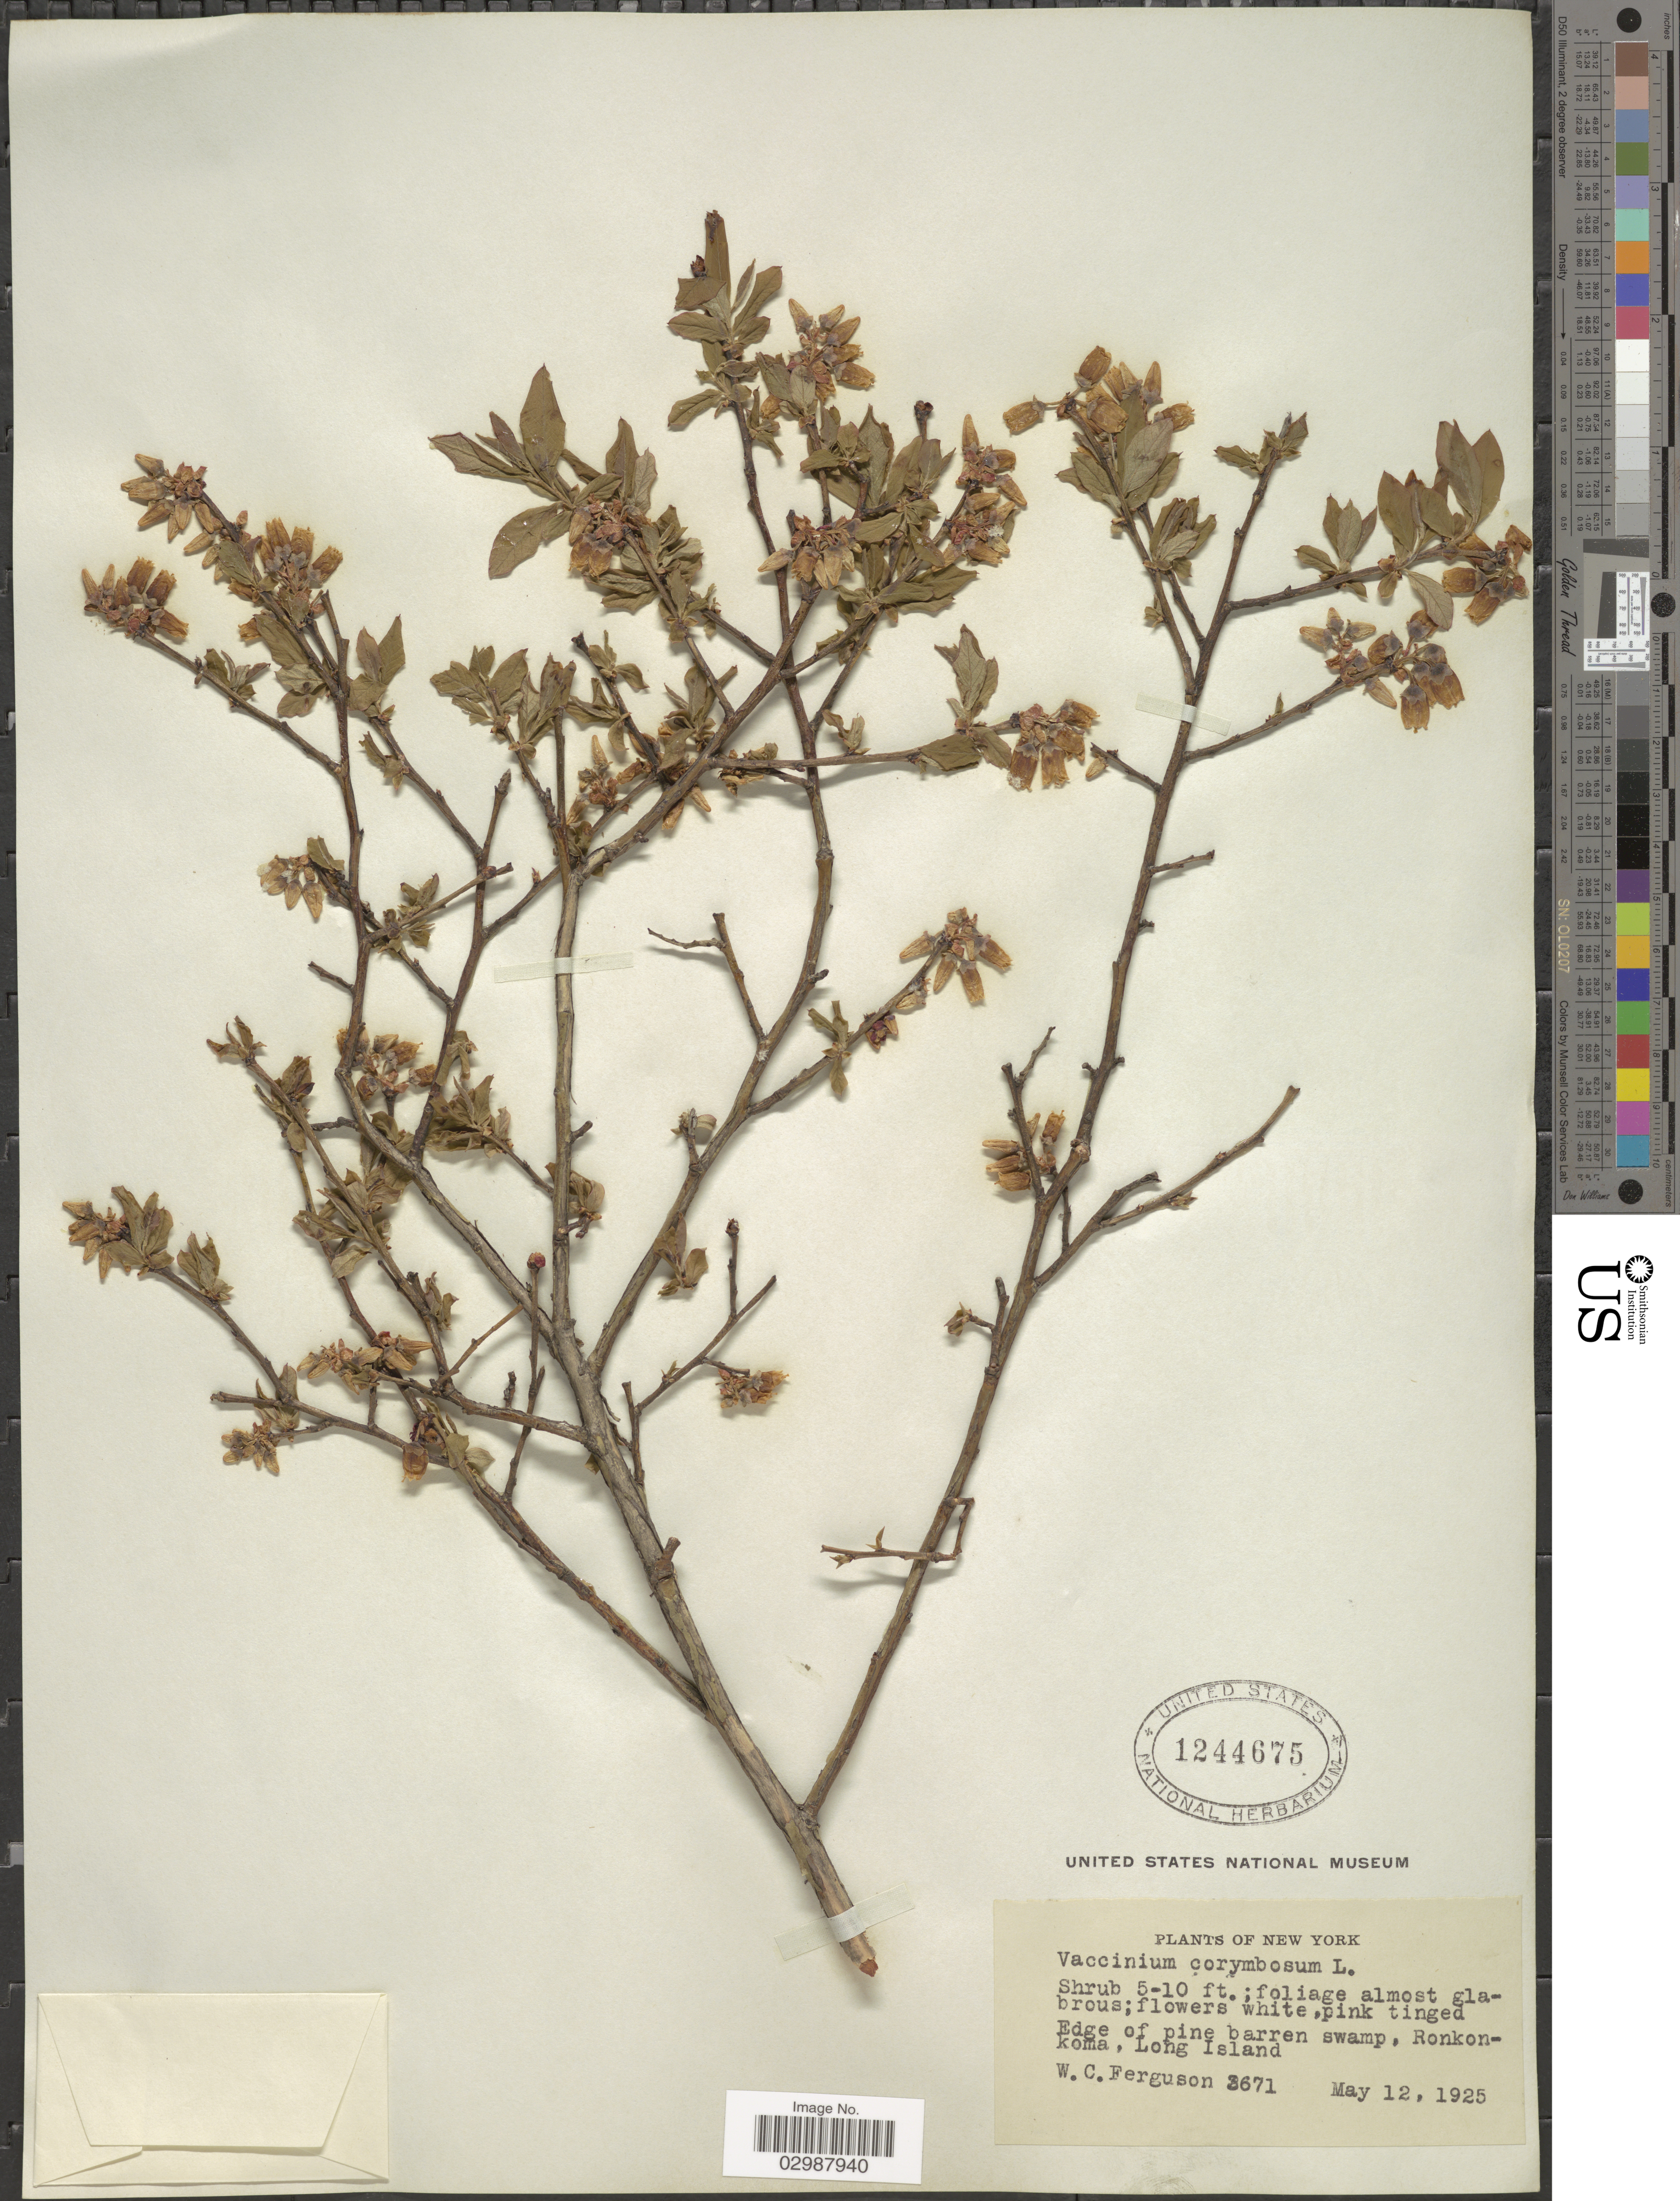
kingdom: Plantae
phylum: Tracheophyta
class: Magnoliopsida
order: Ericales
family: Ericaceae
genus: Vaccinium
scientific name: Vaccinium corymbosum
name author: L.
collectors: W. Ferguson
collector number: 3671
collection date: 1925-05-12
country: United States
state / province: New York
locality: Edge of pine barren swamp, Ronkonkoma, Long Island.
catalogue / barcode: US 1244675